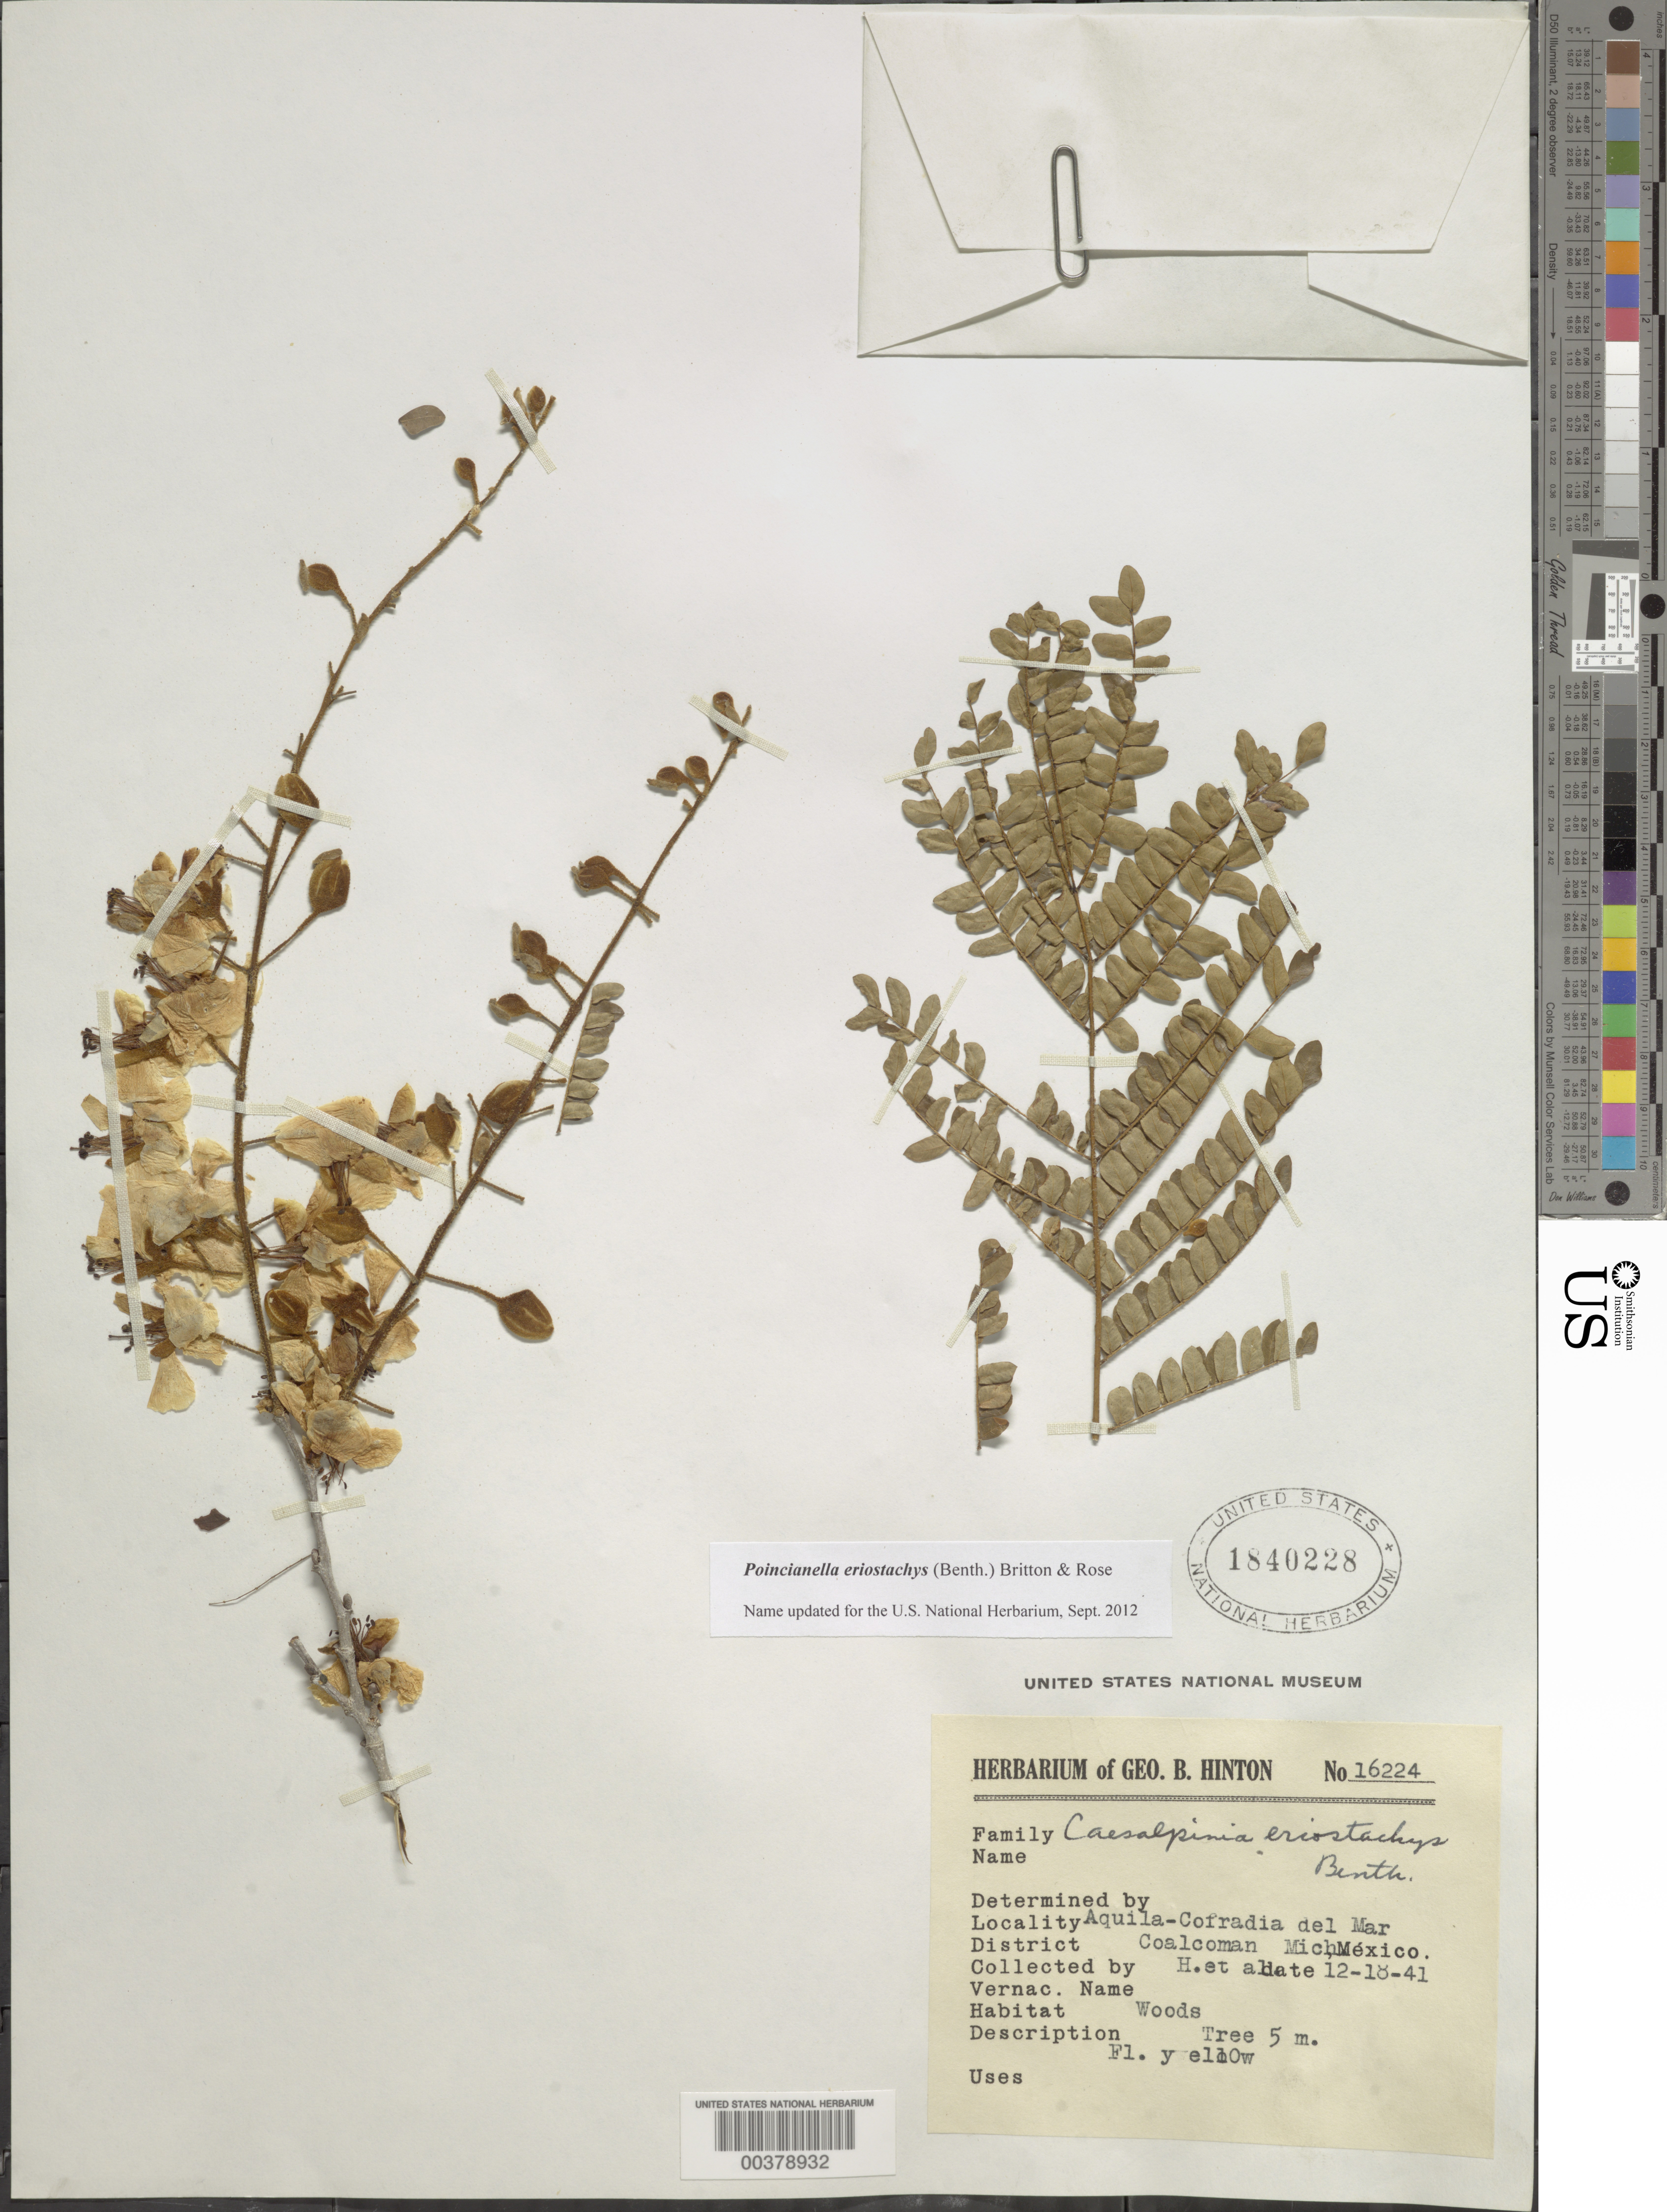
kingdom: Plantae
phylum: Tracheophyta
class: Magnoliopsida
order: Fabales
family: Fabaceae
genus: Cenostigma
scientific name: Cenostigma eriostachys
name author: (Benth.) Gagnon & G.P. Lewis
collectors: G. B. Hinton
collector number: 16224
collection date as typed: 18 Dec 1941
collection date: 1941-12-18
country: Mexico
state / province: Michoacán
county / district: Coalcomán De Vazquez Pallares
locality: Coalcomán Mun. (?), Aquila-Cofradia del Mar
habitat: Woods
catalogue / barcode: US 1840228